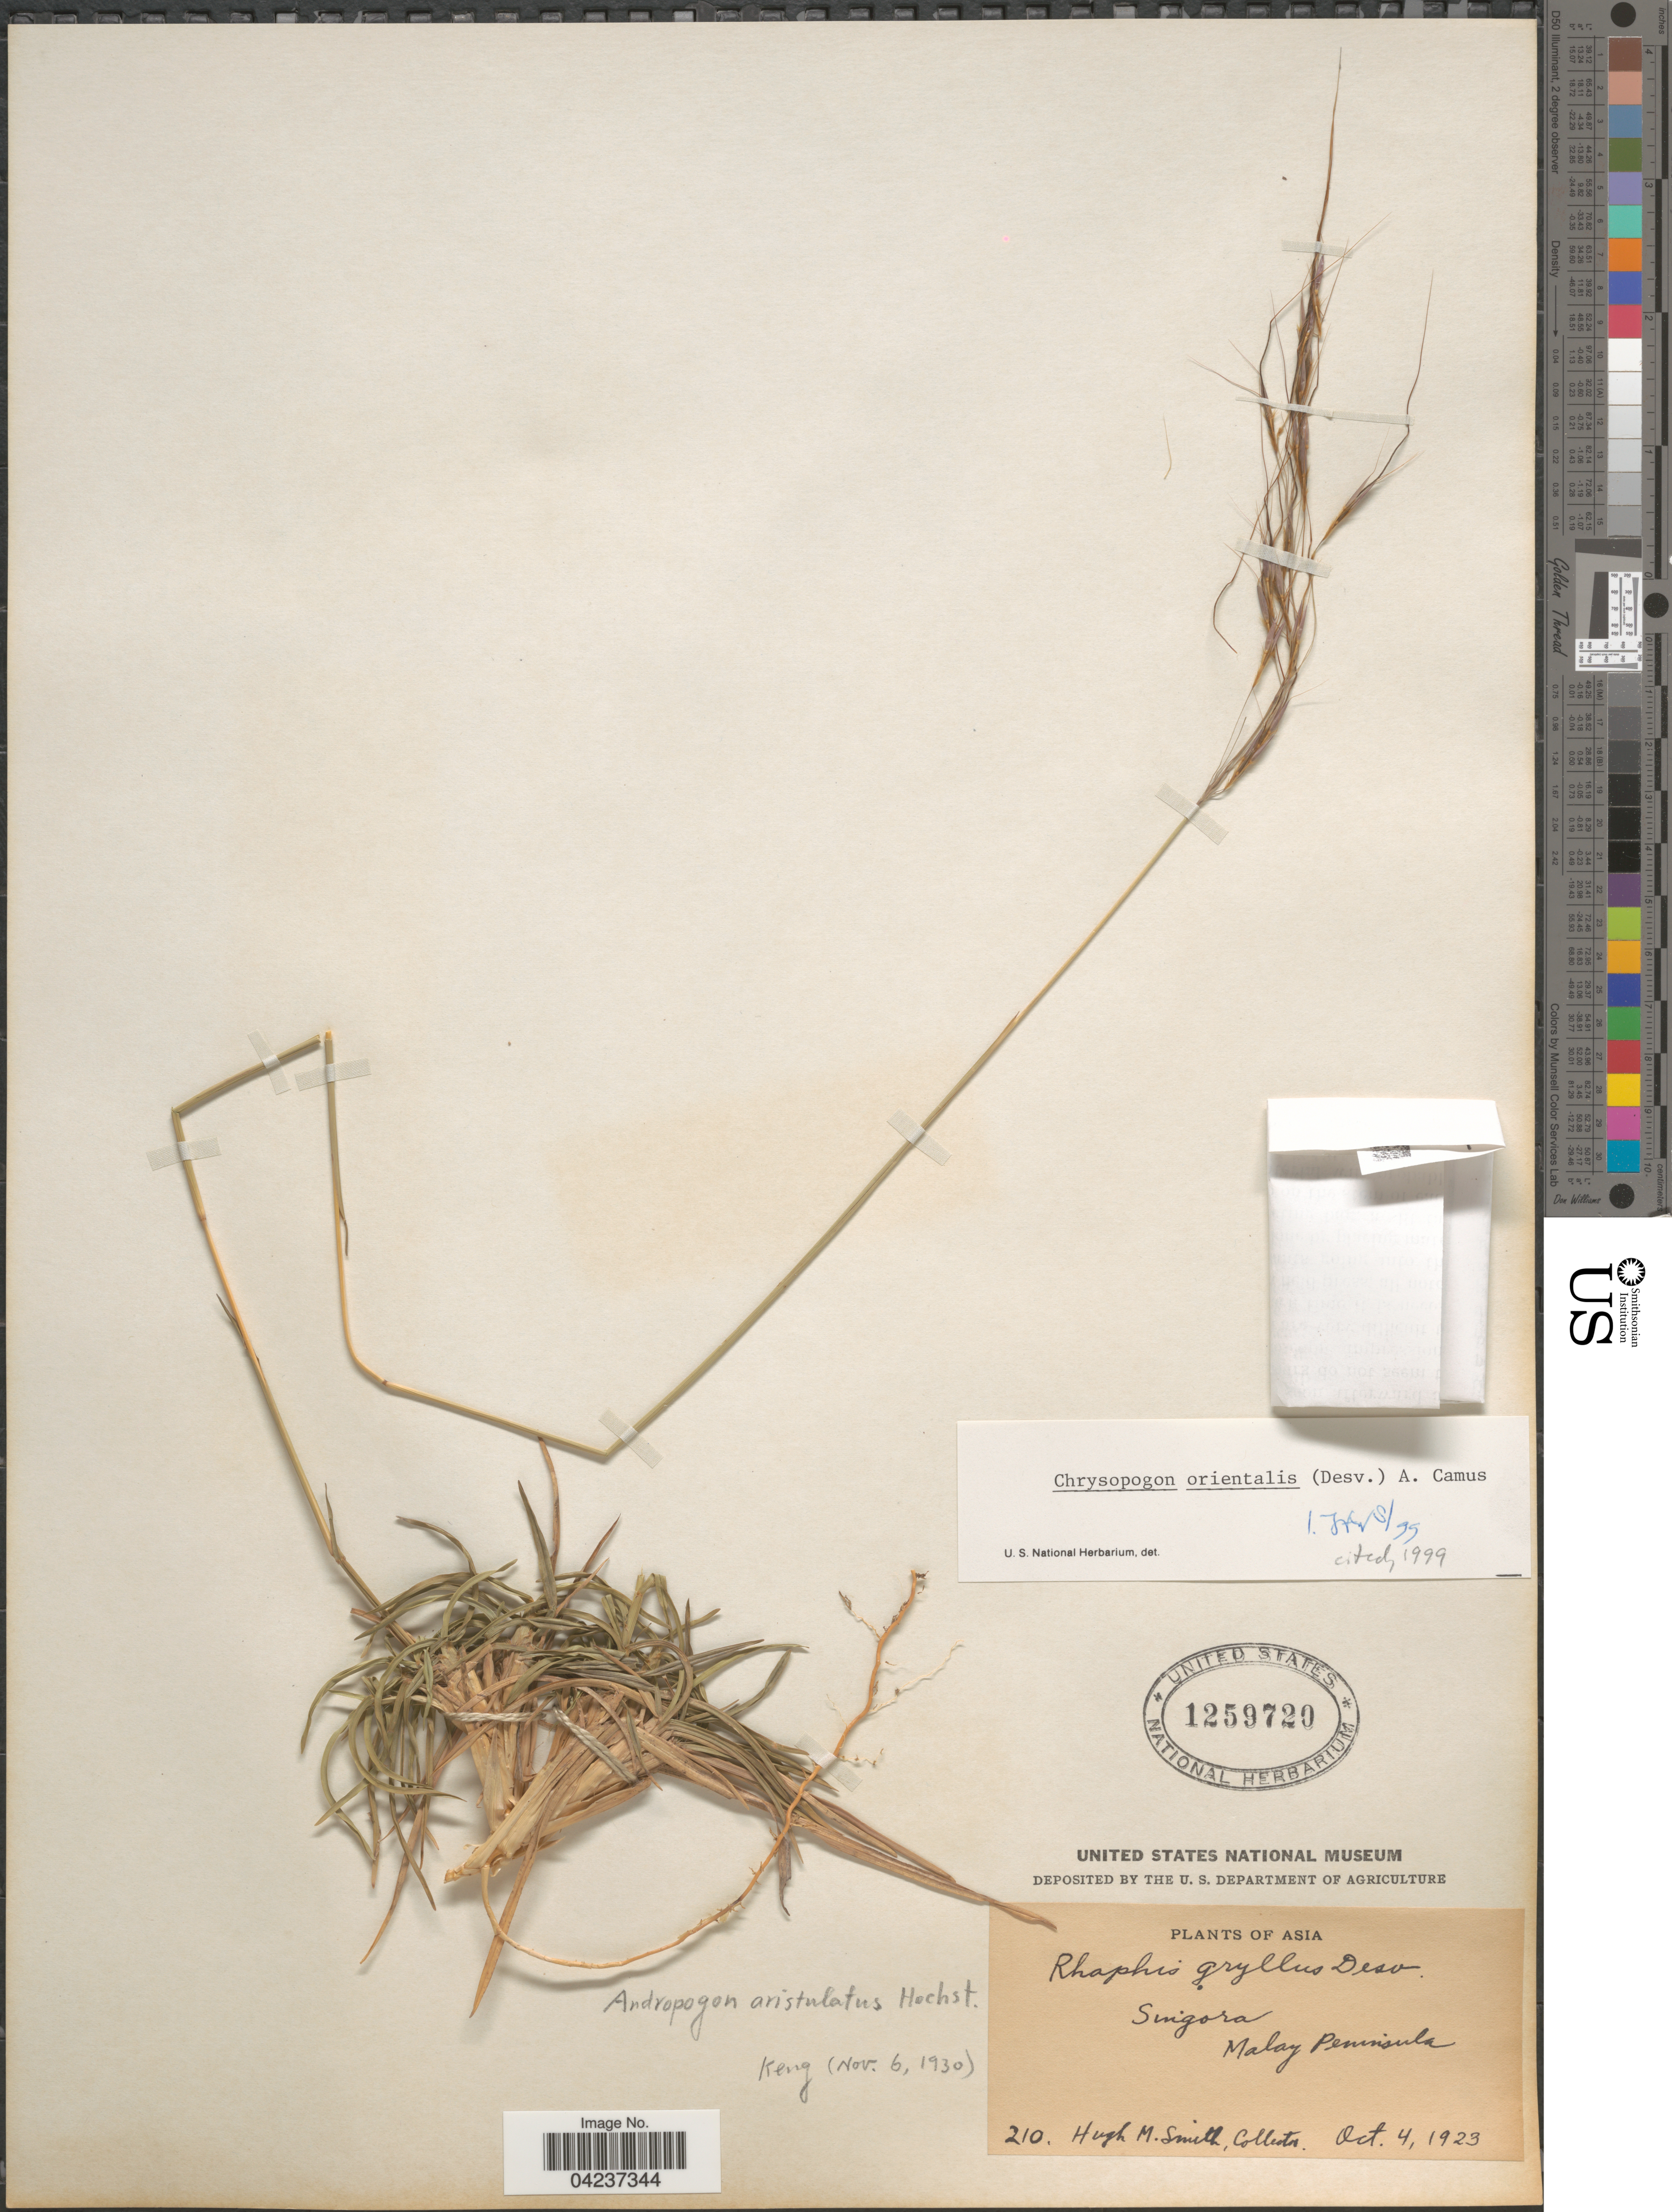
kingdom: Plantae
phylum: Tracheophyta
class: Liliopsida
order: Poales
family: Poaceae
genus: Chrysopogon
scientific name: Chrysopogon orientalis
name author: (Desv.) A. Camus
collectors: H. M. Smith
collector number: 210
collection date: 1923-10-04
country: Thailand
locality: Asia. Singora. Malay Peninsula.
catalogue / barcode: US 1259720